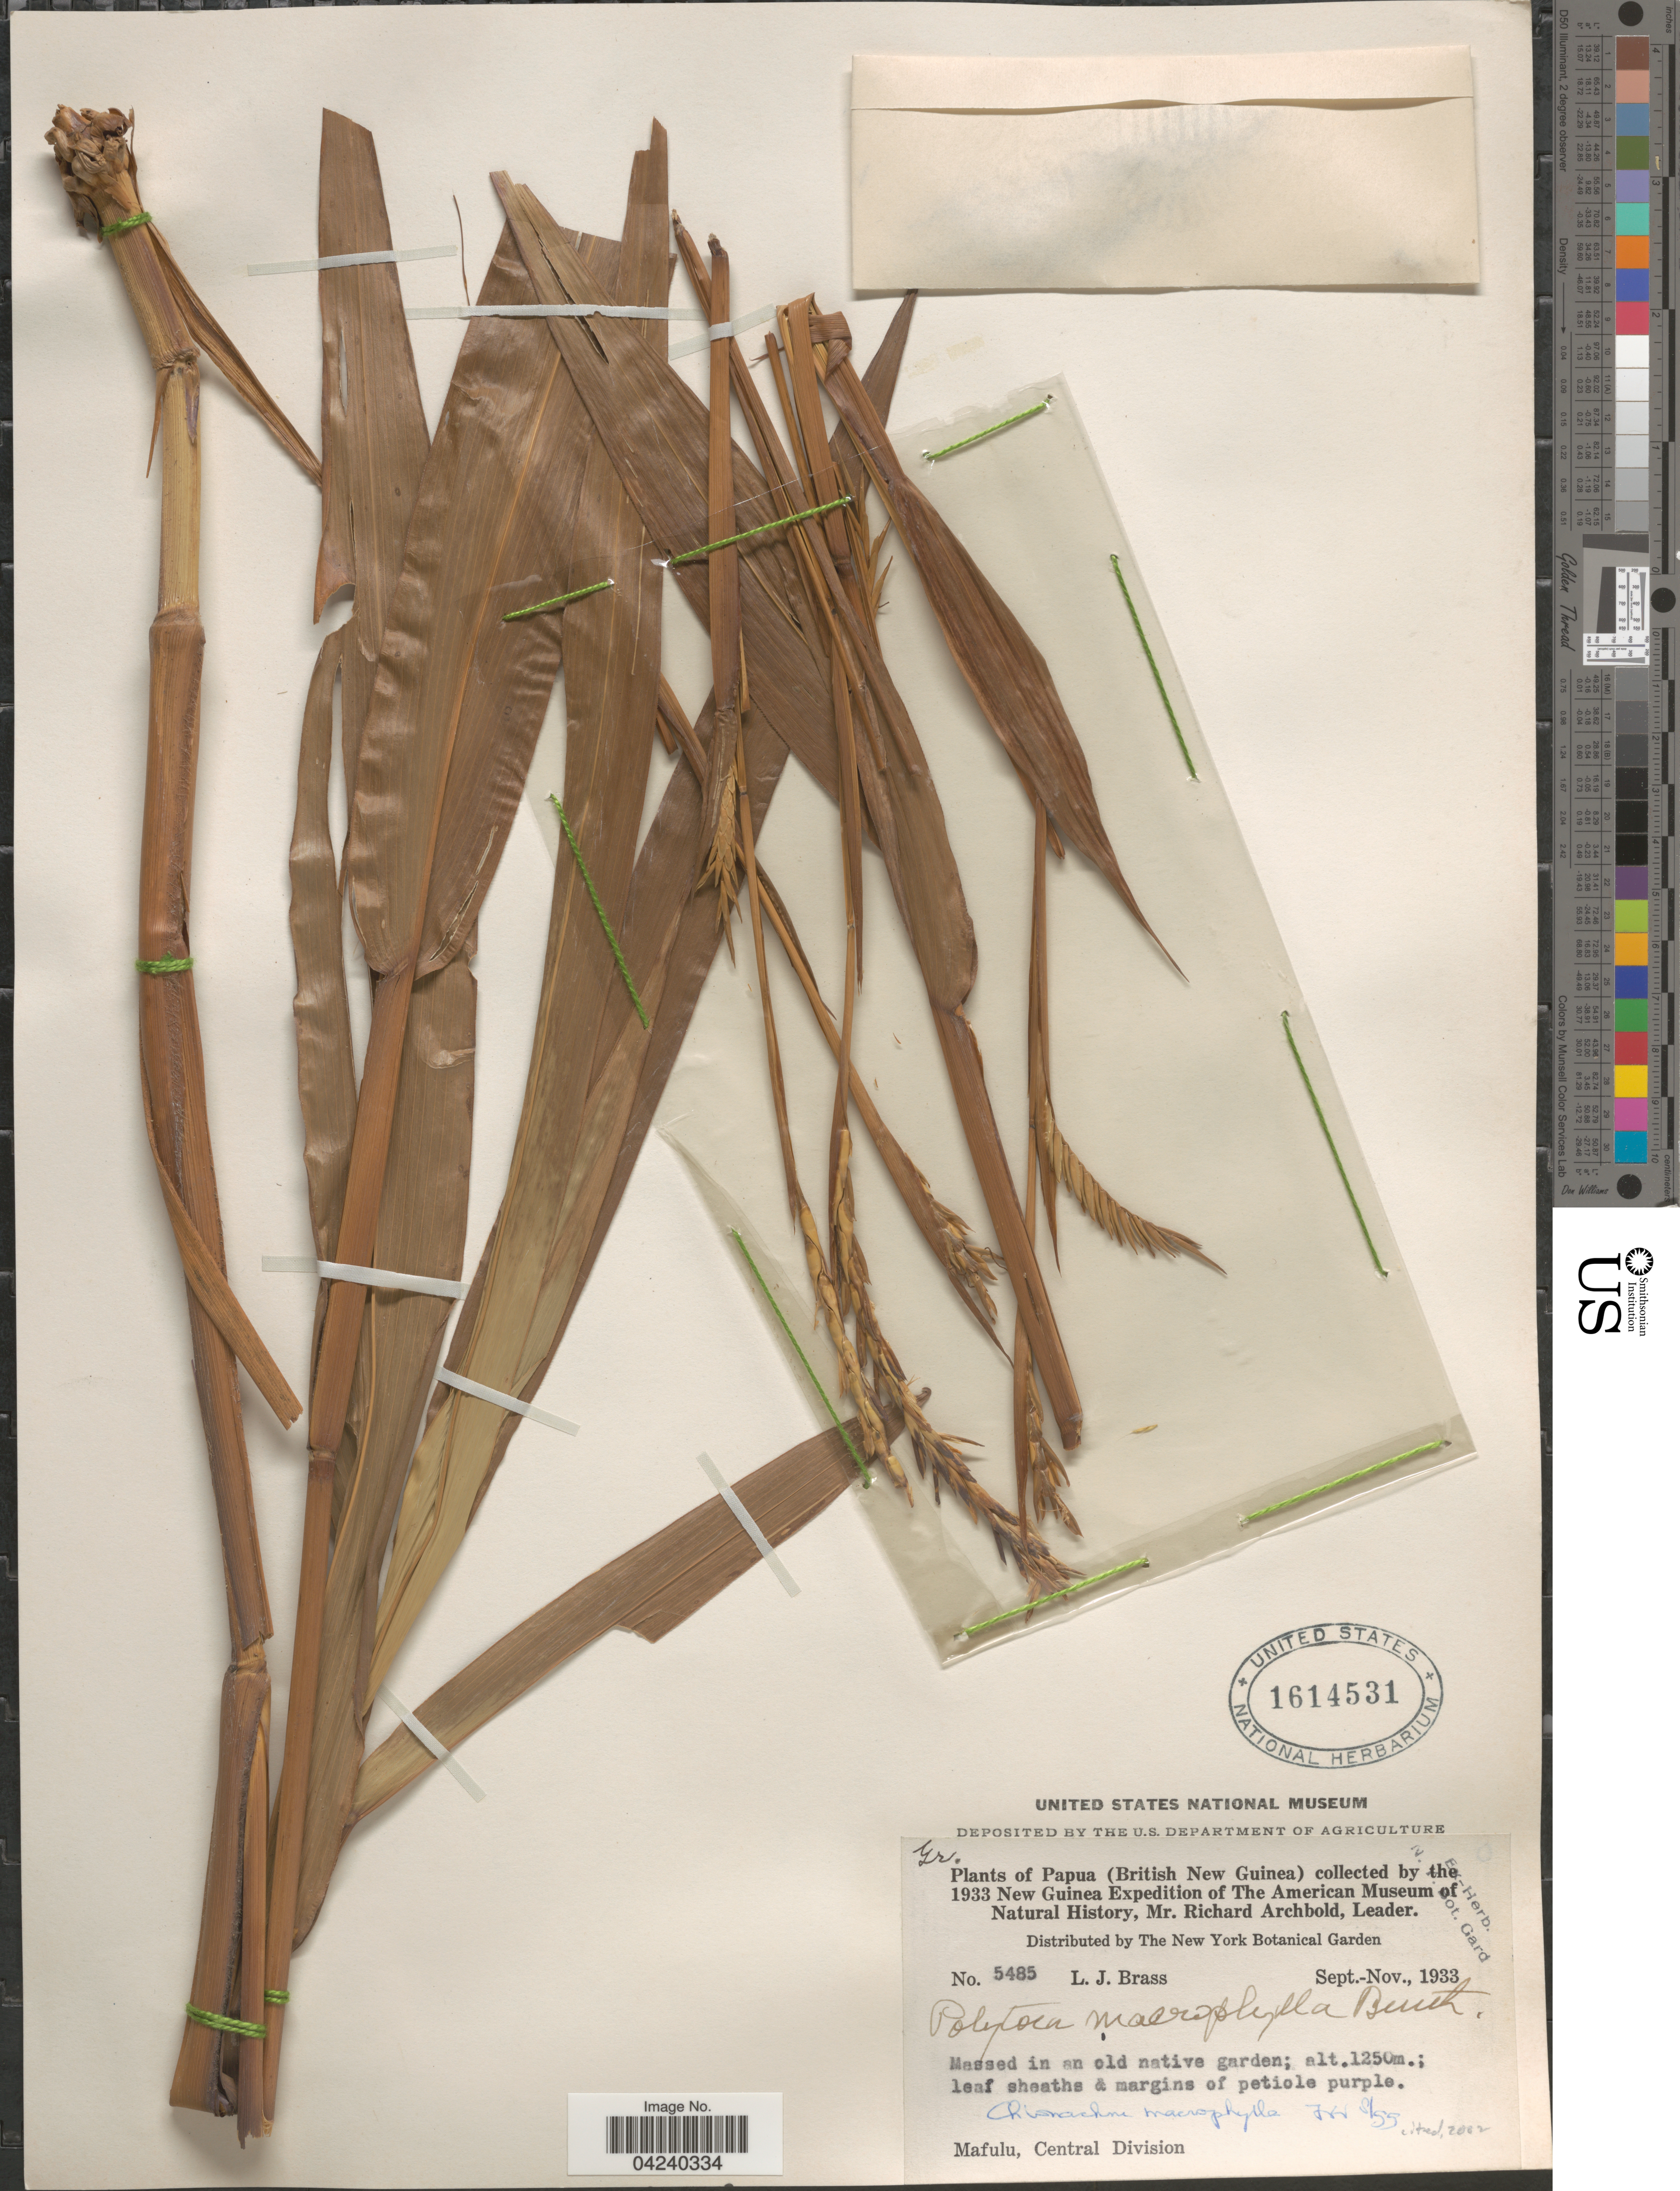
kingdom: Plantae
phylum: Tracheophyta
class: Liliopsida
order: Poales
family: Poaceae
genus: Chionachne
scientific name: Chionachne macrophylla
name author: (Benth.) Clayton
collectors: L. J. Brass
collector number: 5485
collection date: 1933-09/1933-11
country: Papua New Guinea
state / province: Central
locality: (British New Guinea). 1933 New Guinea Expedition of The American Museum of Natural History. Mafulu, Central Division.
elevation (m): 1250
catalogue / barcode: US 1614531